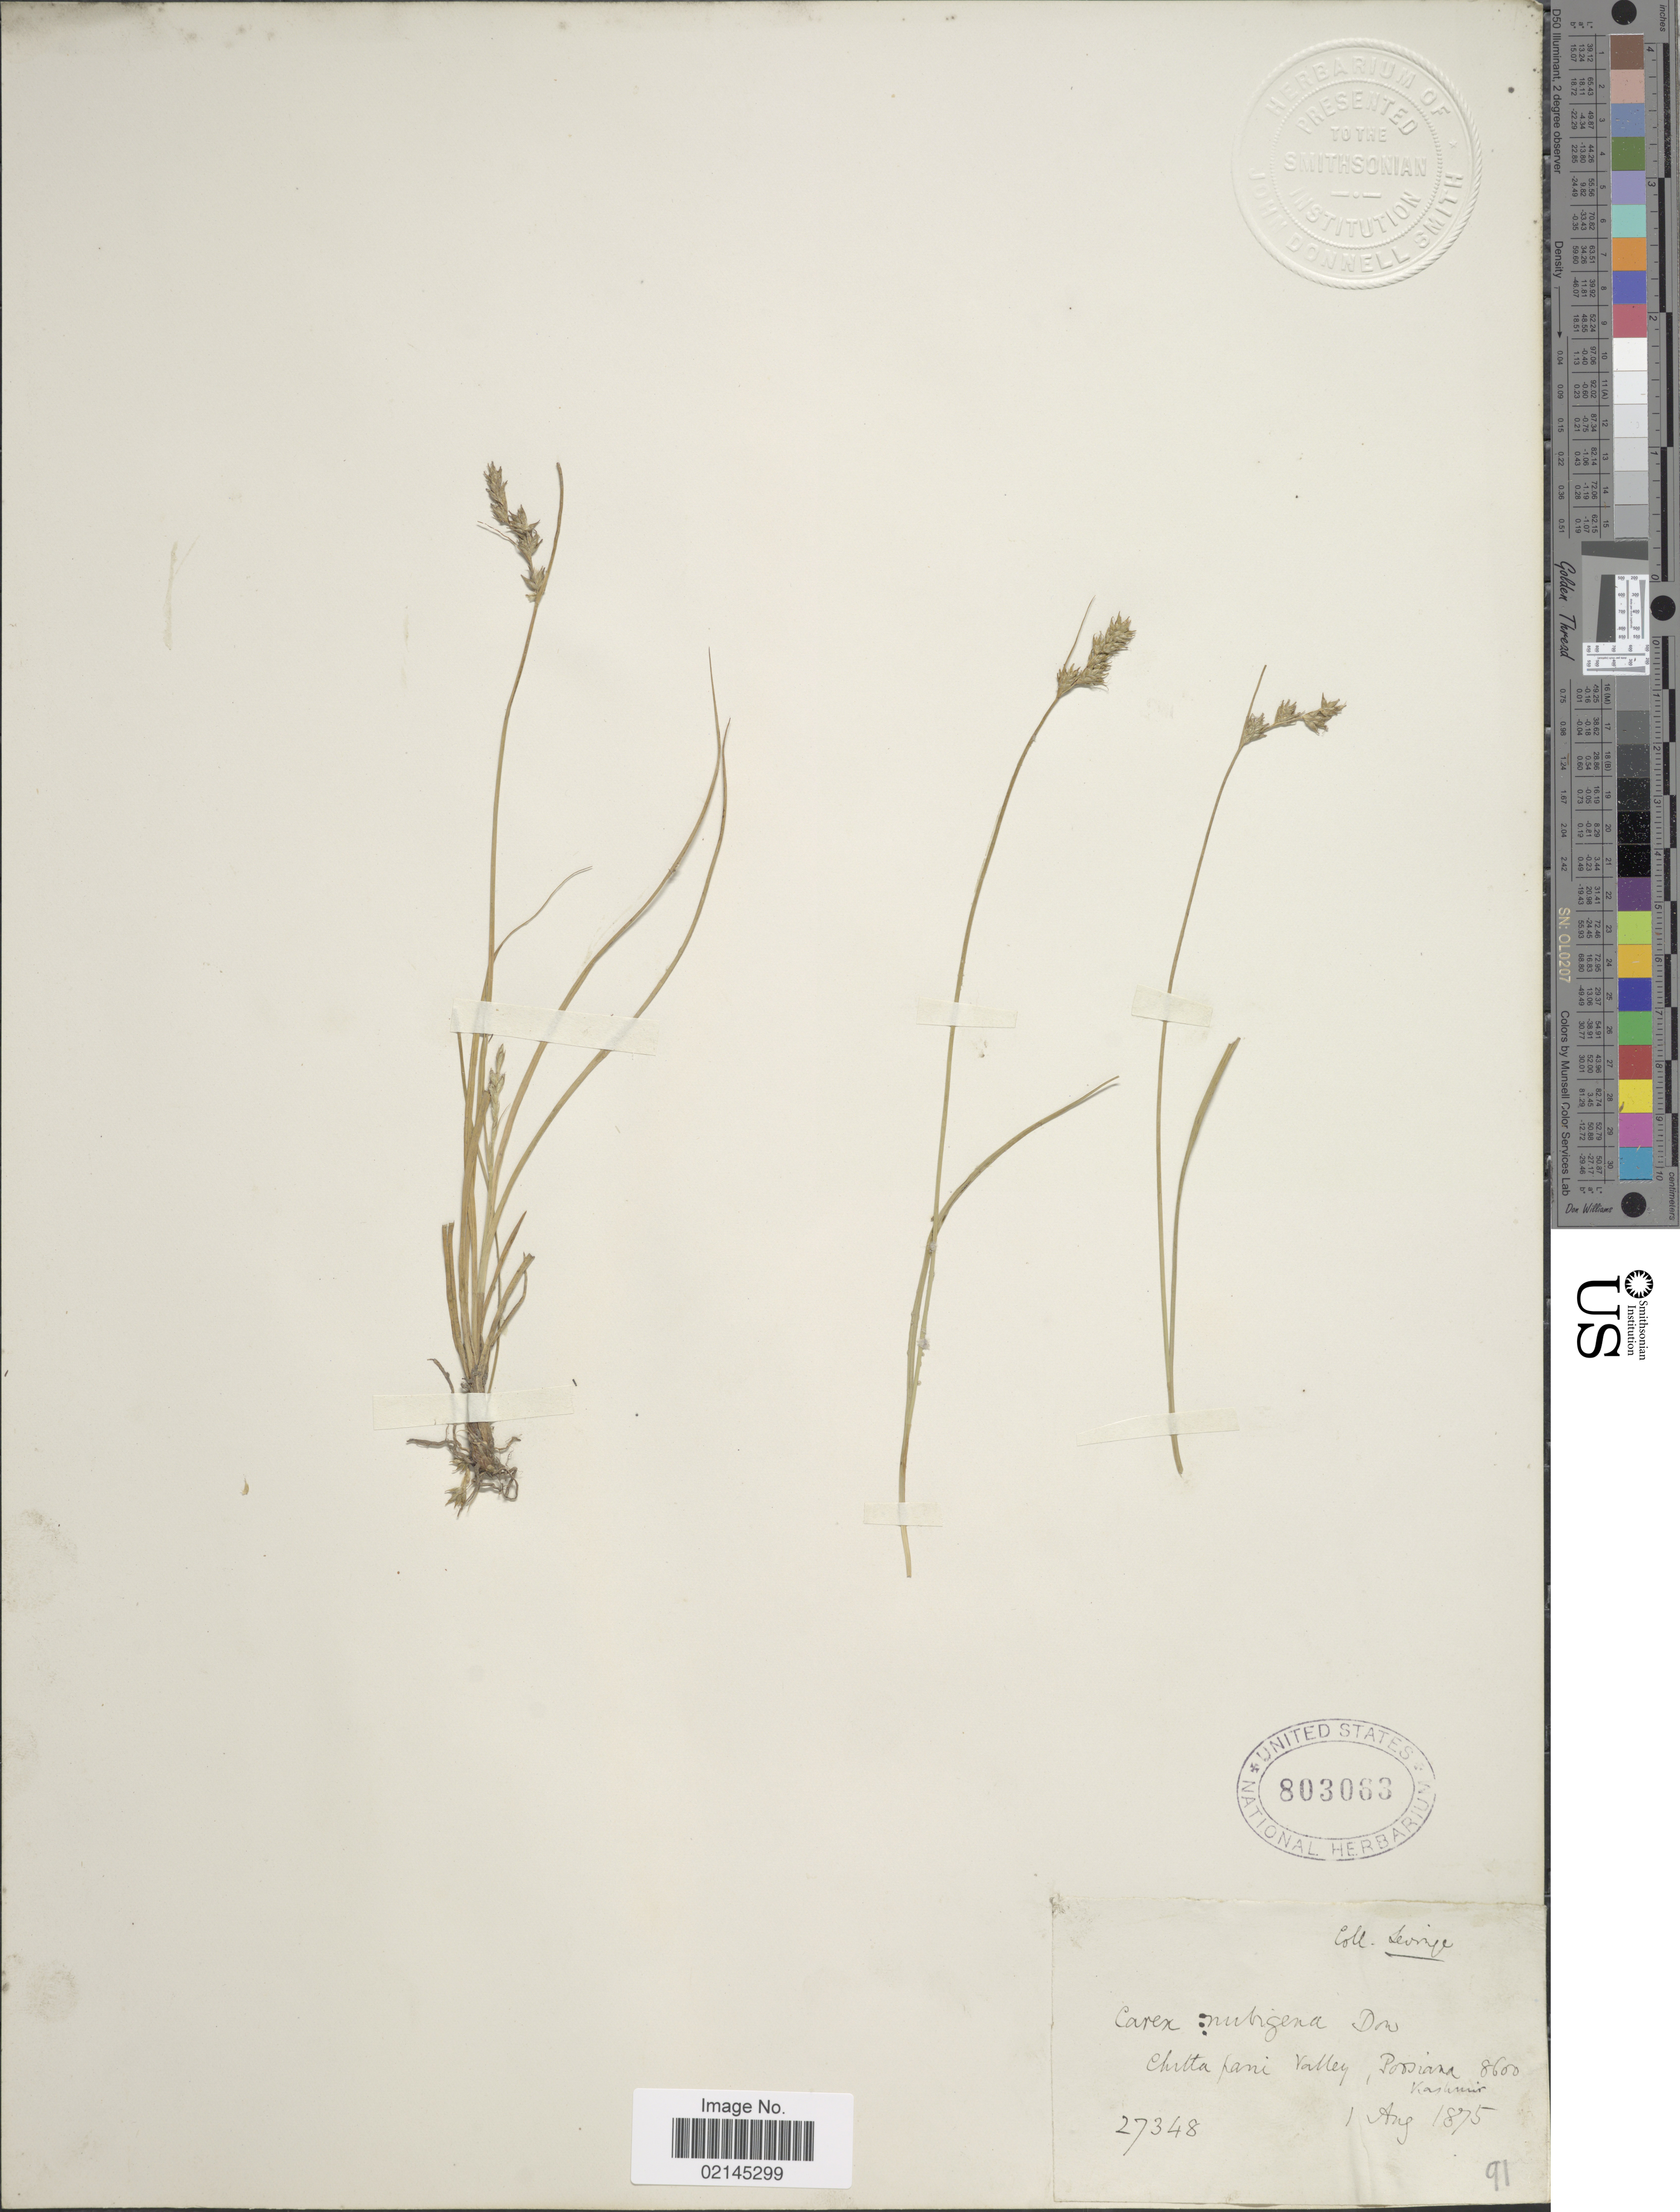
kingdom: Plantae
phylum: Tracheophyta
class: Liliopsida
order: Poales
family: Cyperaceae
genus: Carex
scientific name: Carex nubigena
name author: D. Don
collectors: Levinge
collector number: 27348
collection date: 1875-08-01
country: India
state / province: Jammu and Kashmir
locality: Chitta pani Valley, Poosiana, Kashmir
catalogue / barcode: US 803063